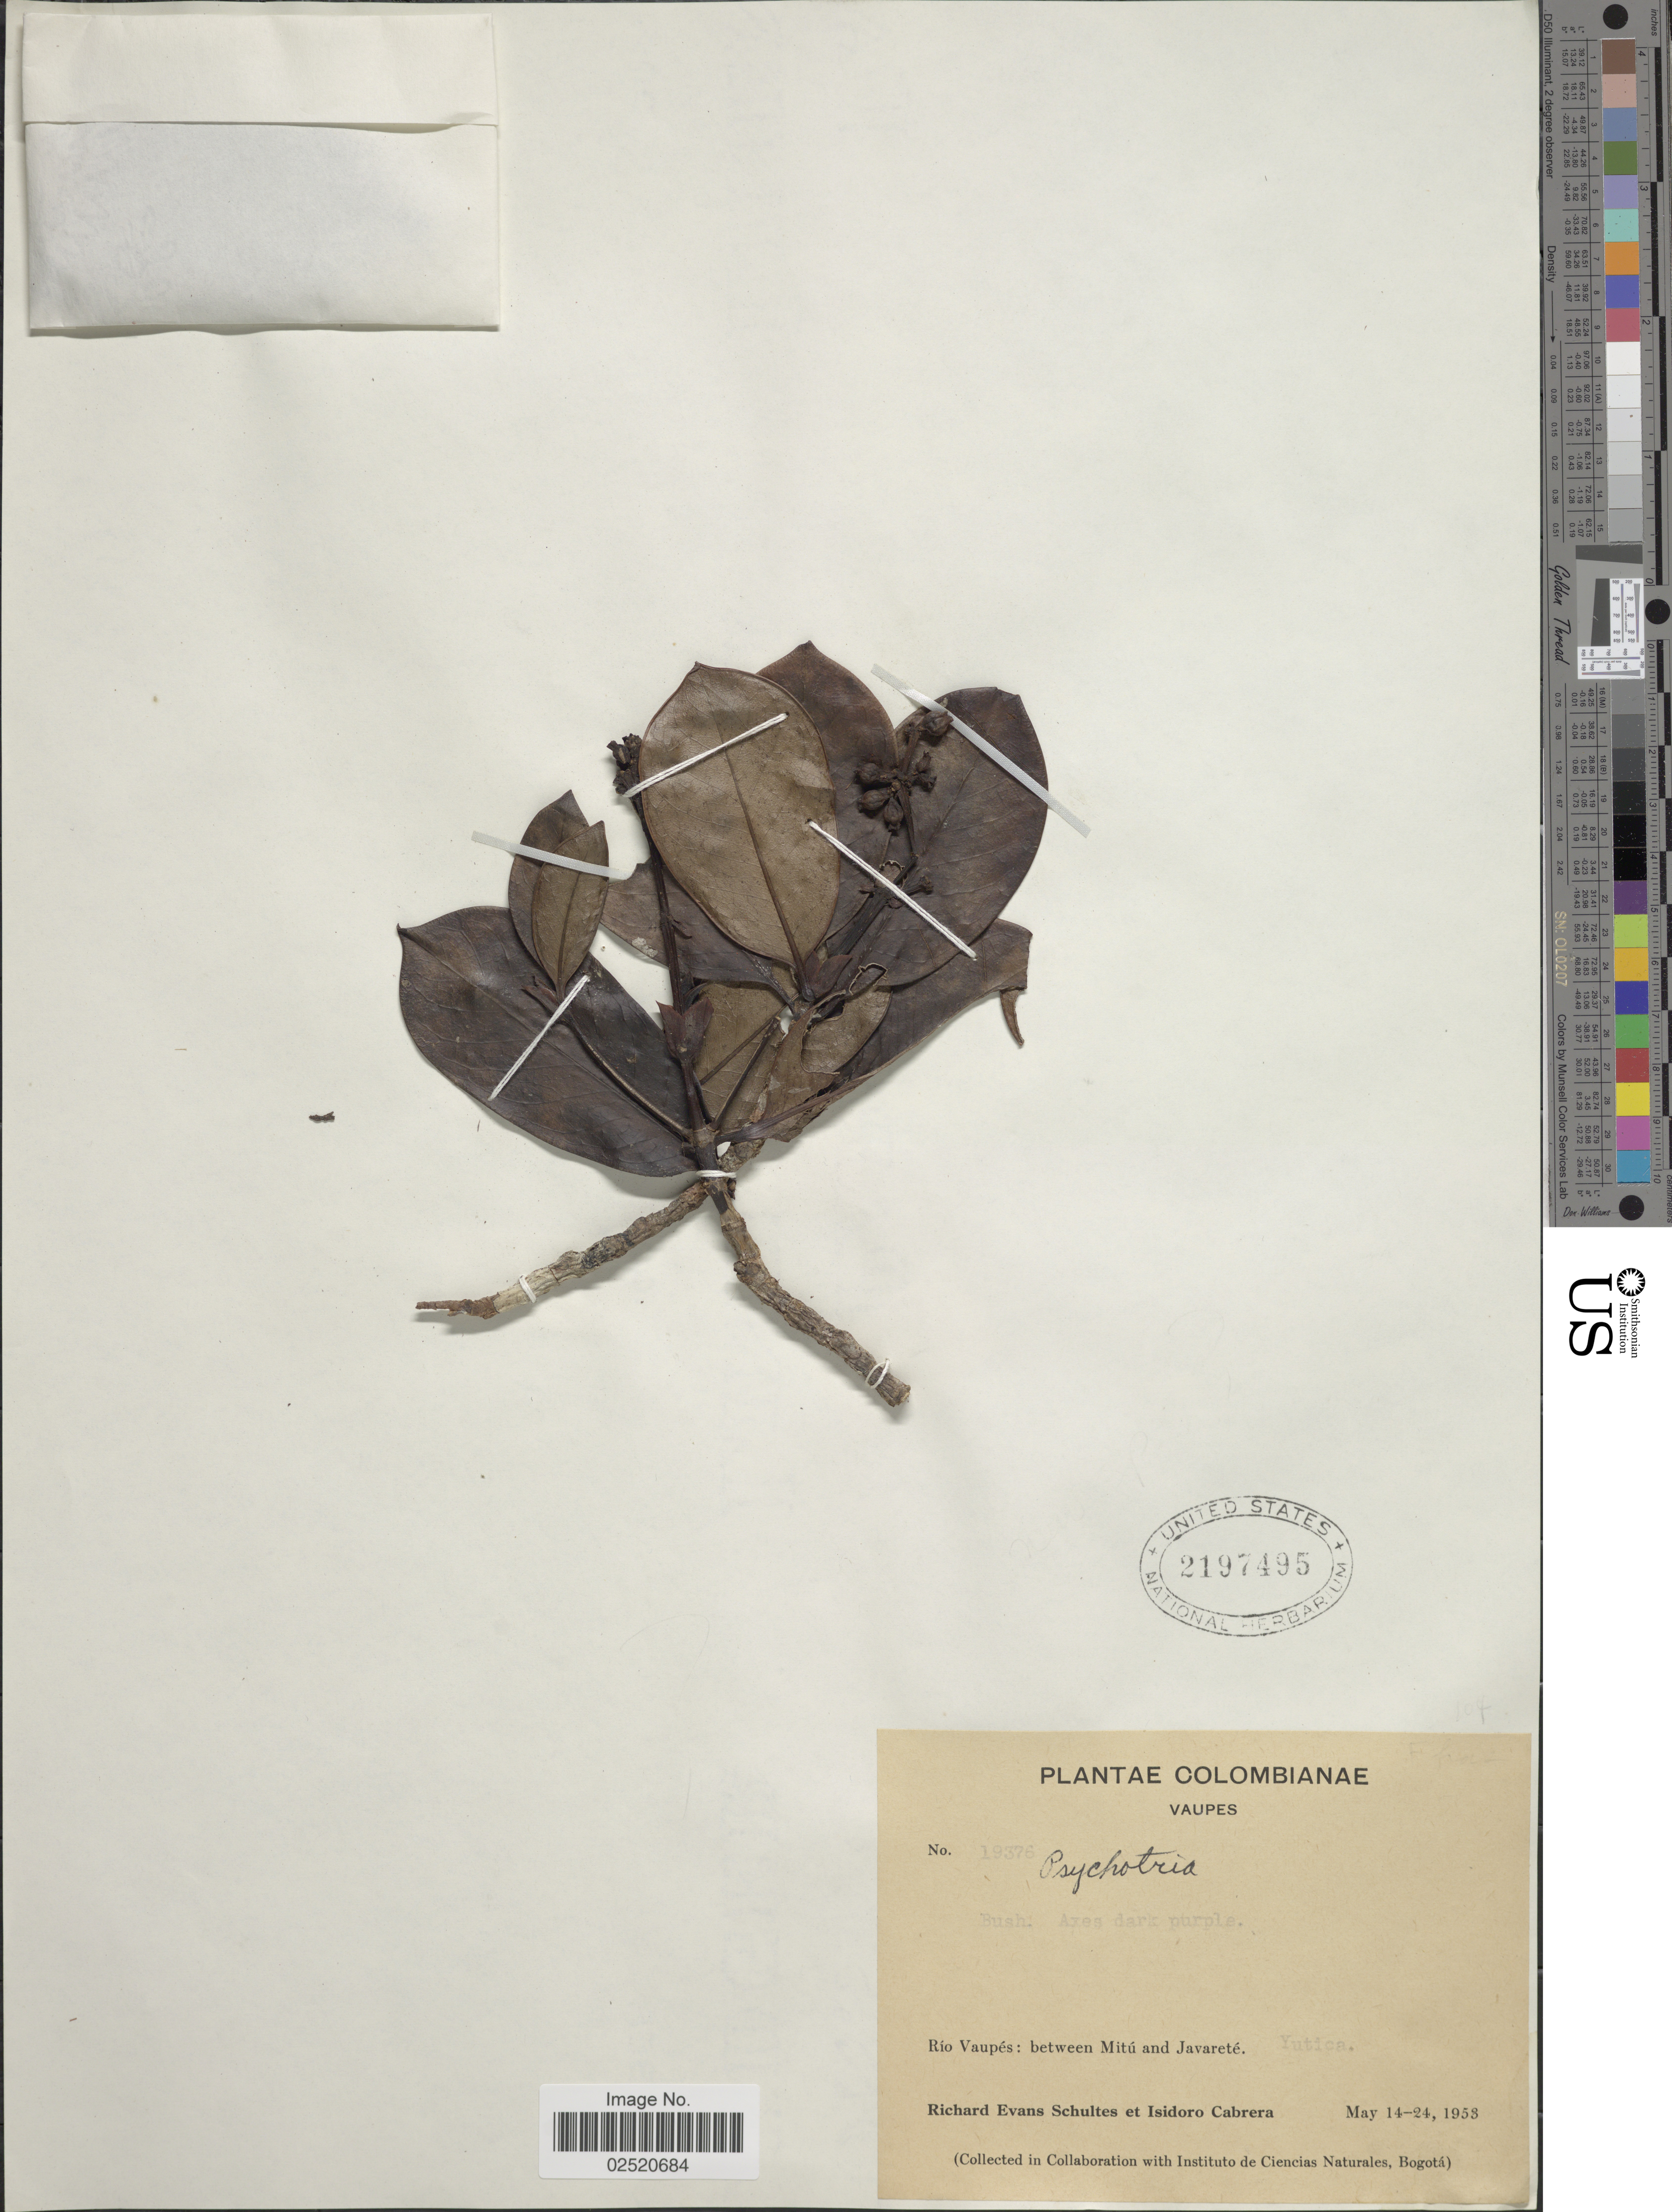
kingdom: Plantae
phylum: Tracheophyta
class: Magnoliopsida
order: Gentianales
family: Rubiaceae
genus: Psychotria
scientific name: Psychotria sp.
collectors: R. E. Schultes & I. Cabrera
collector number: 19376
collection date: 1953-05-14/1953-05-24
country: Colombia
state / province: Vaupés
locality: Río Vaupés: between Mitú and Javareté. Yutica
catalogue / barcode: US 2197495